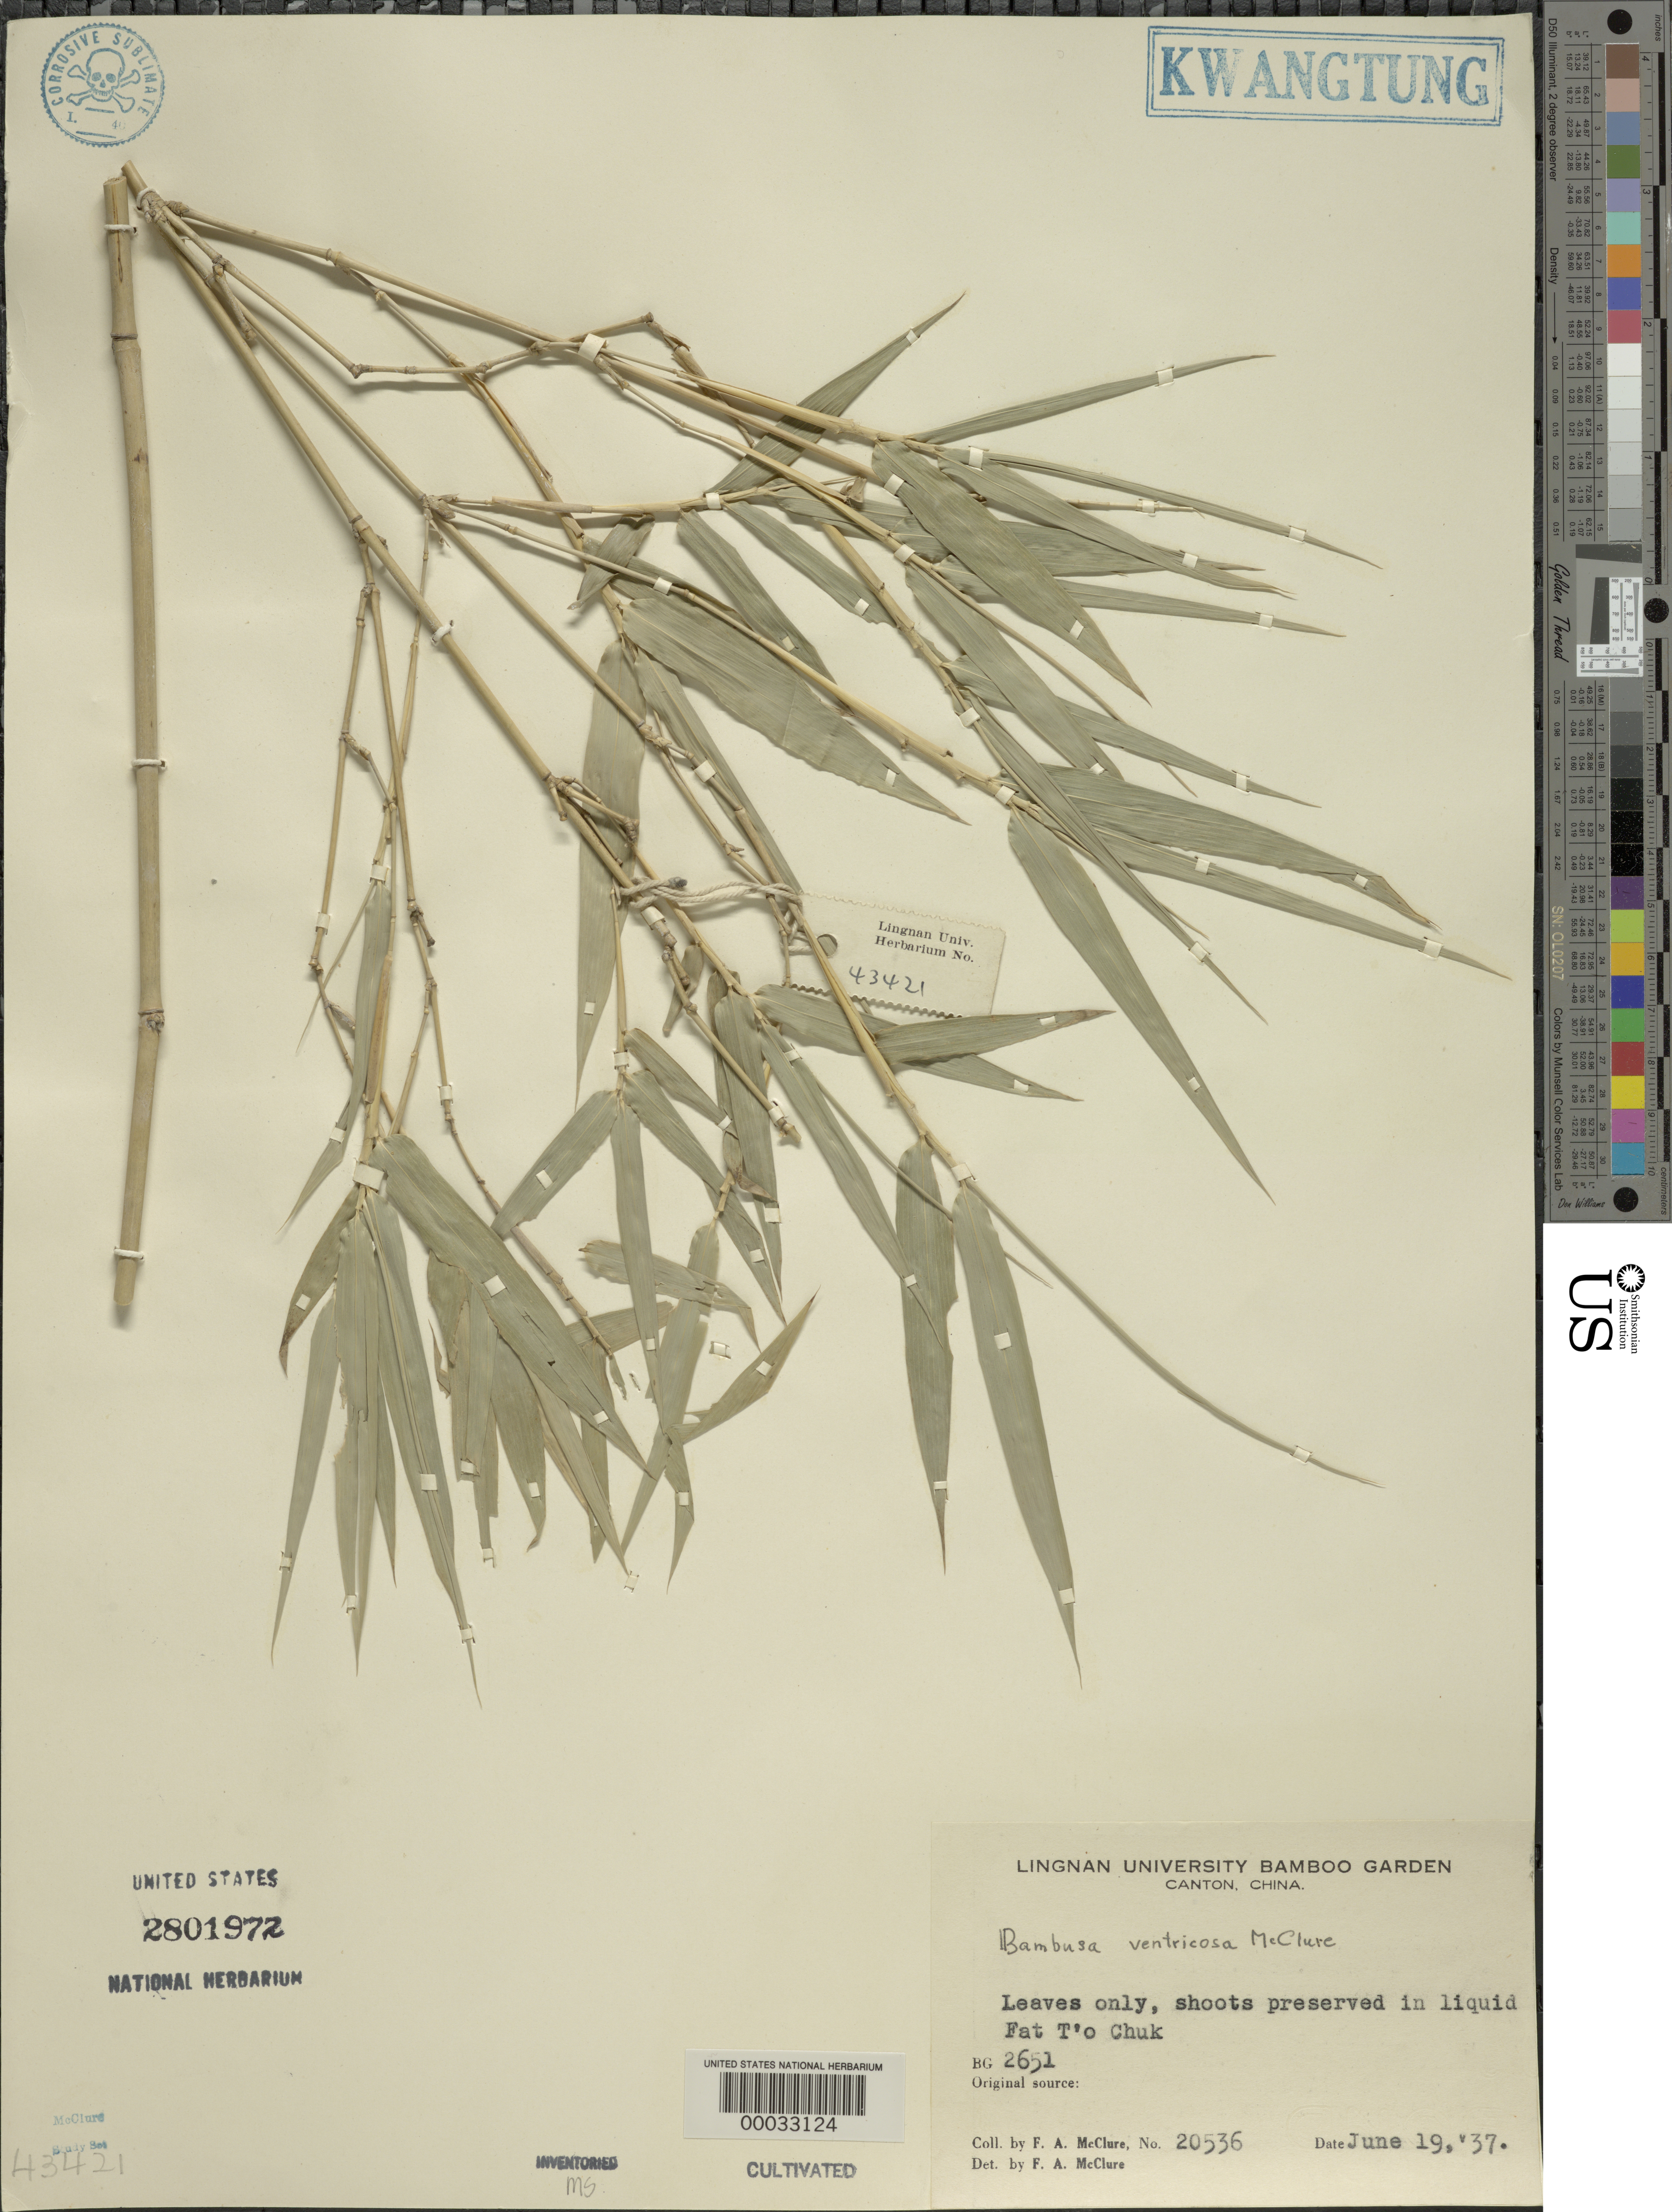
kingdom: Plantae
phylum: Tracheophyta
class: Liliopsida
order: Poales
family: Poaceae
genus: Bambusa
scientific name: Bambusa ventricosa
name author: McClure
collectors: F. A. McClure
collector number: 20536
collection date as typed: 19 Jun 1937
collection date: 1937-06-19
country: China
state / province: Guangdong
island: Honam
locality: Lingnan university bamboo garden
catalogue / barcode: US 2801972